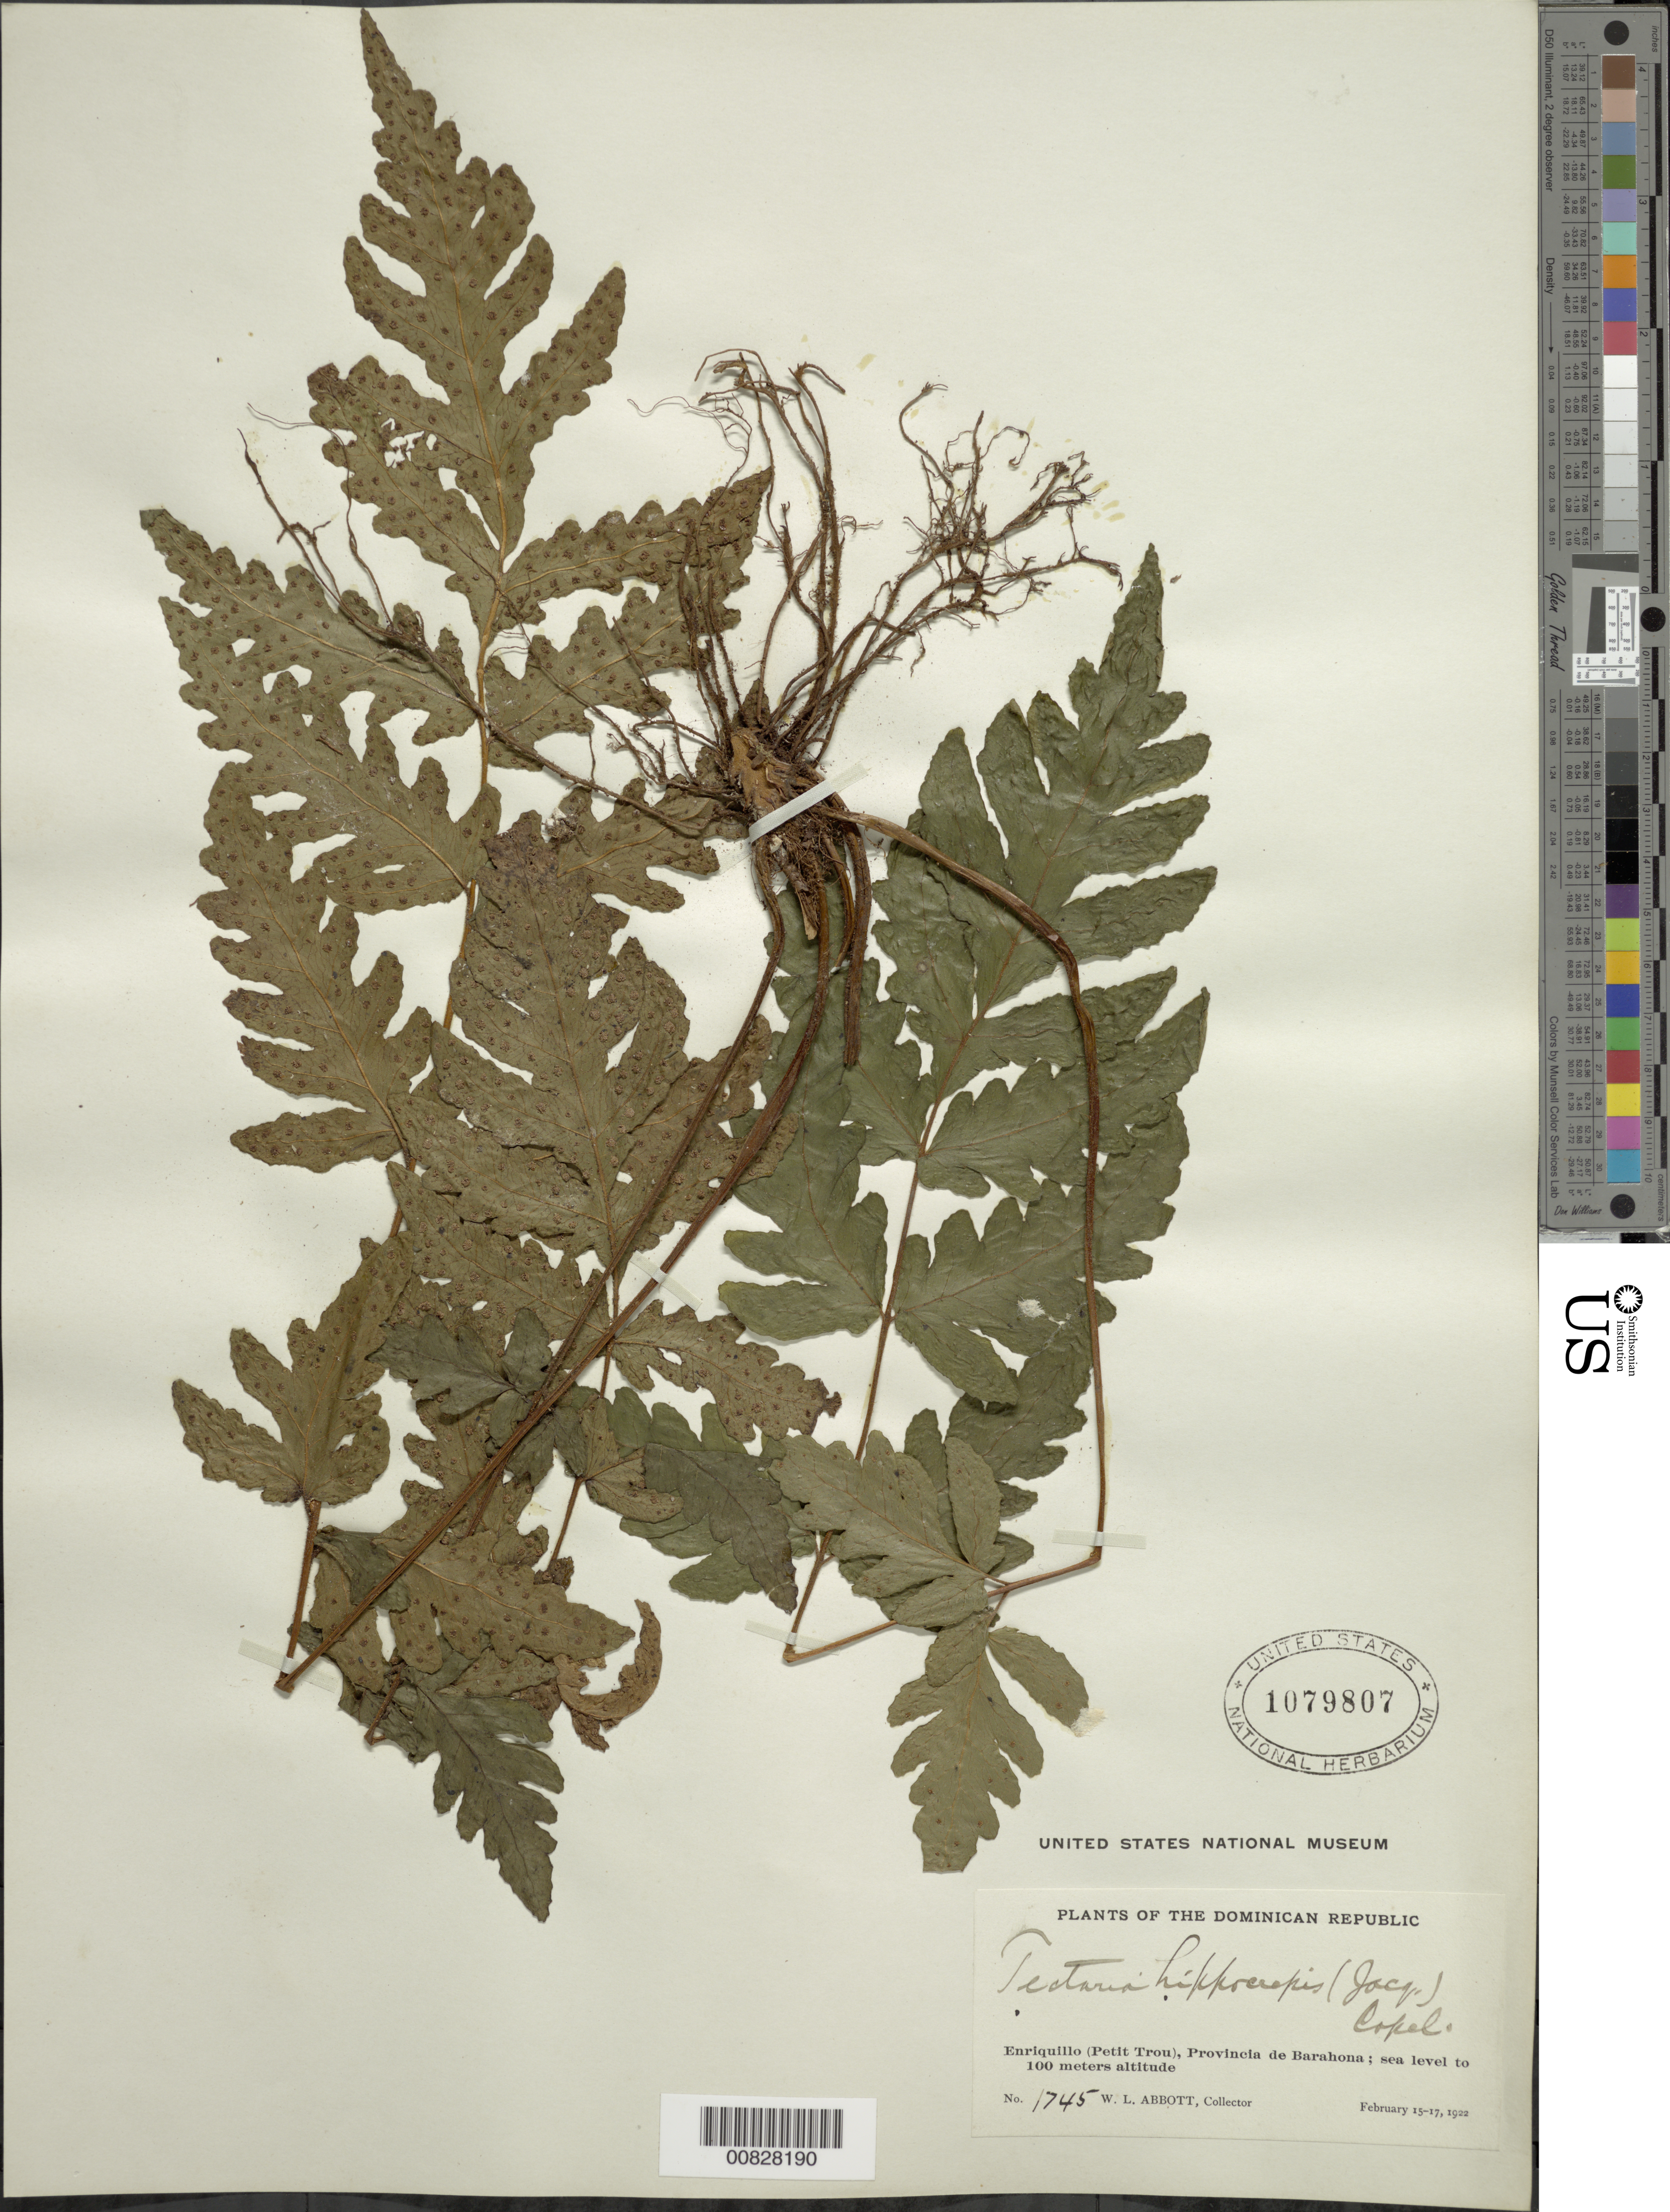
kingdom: Plantae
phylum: Tracheophyta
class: Polypodiopsida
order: Polypodiales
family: Tectariaceae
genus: Tectaria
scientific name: Tectaria cicutaria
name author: (L.) Copel.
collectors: W. L. Abbott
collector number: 1745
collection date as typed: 15 Feb 1922 to 17 Feb 1922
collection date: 1922-02-15/1922-02-17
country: Dominican Republic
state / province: Barahona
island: Hispaniola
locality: Enriquillo (Petit Trou)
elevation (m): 0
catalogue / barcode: US 1079807